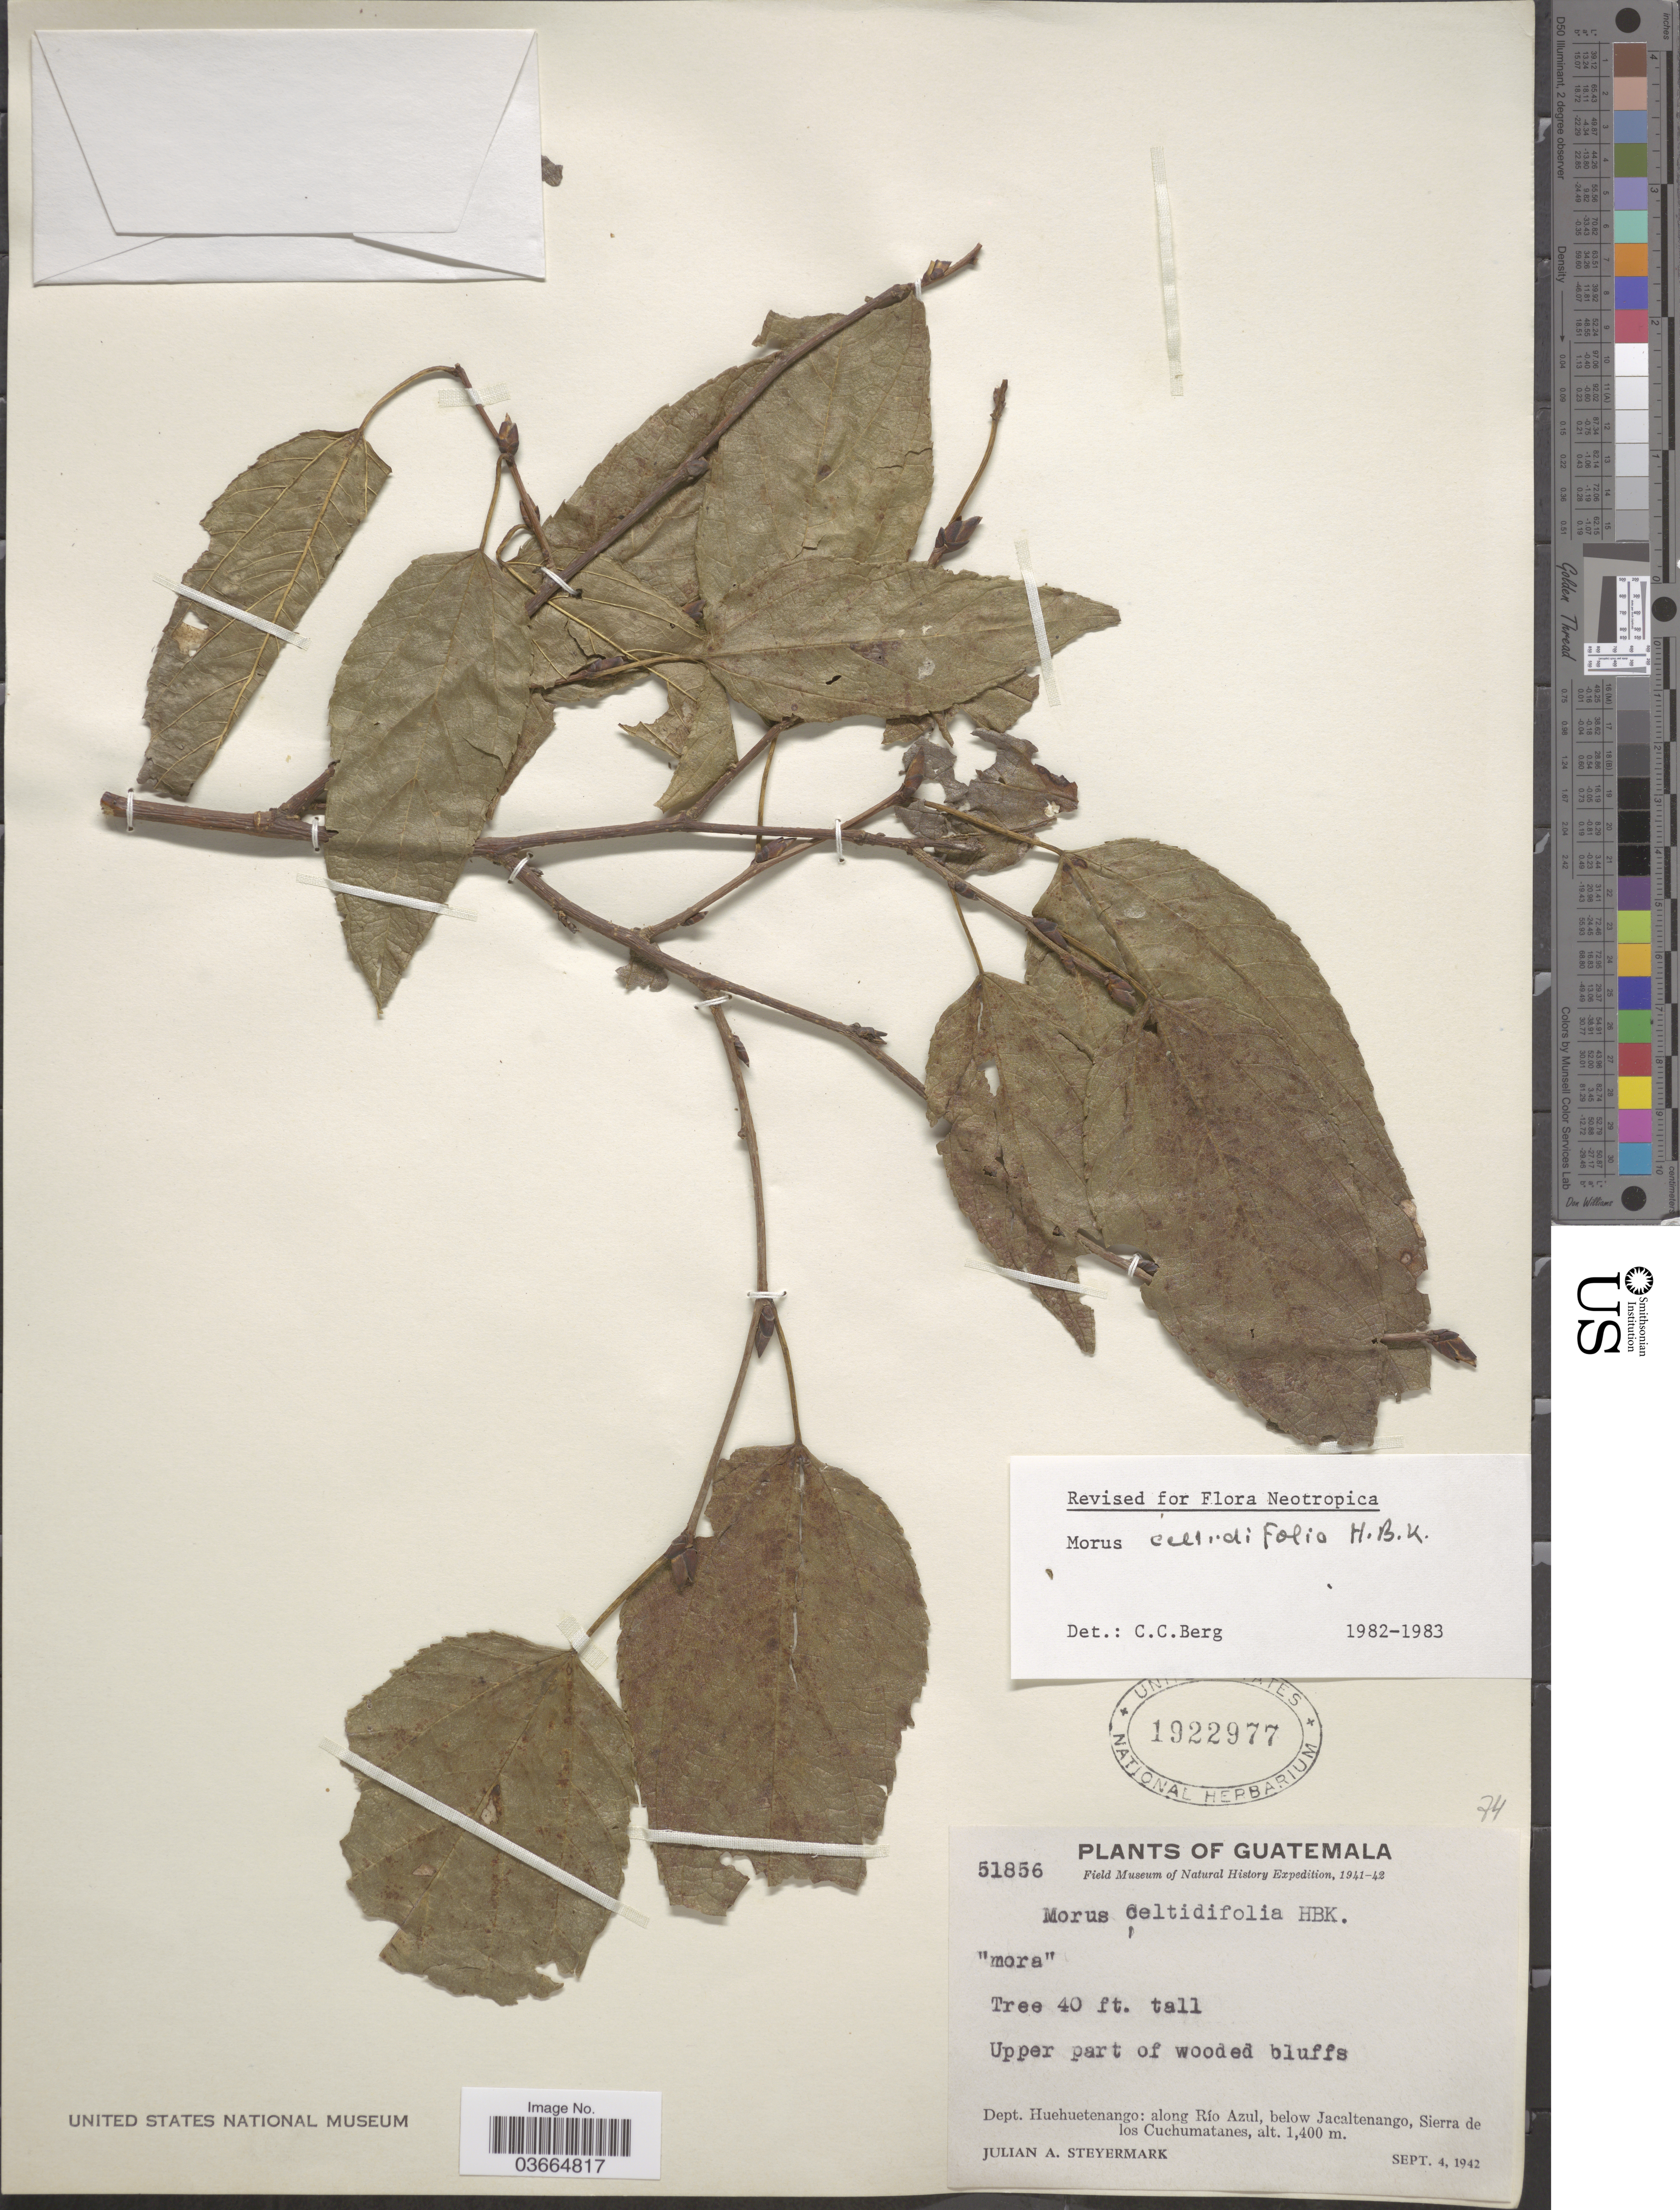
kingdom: Plantae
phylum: Tracheophyta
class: Magnoliopsida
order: Rosales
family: Moraceae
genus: Morus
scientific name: Morus celtidifolia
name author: Kunth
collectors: J. Steyermark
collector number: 51856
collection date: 1942-09-04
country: Guatemala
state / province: Huehuetenango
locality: Dept. Huehuetenango: along Río Azul, below Jacaltenango, Sierra de los Cuchumatanes.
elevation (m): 1400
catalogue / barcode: US 1922977